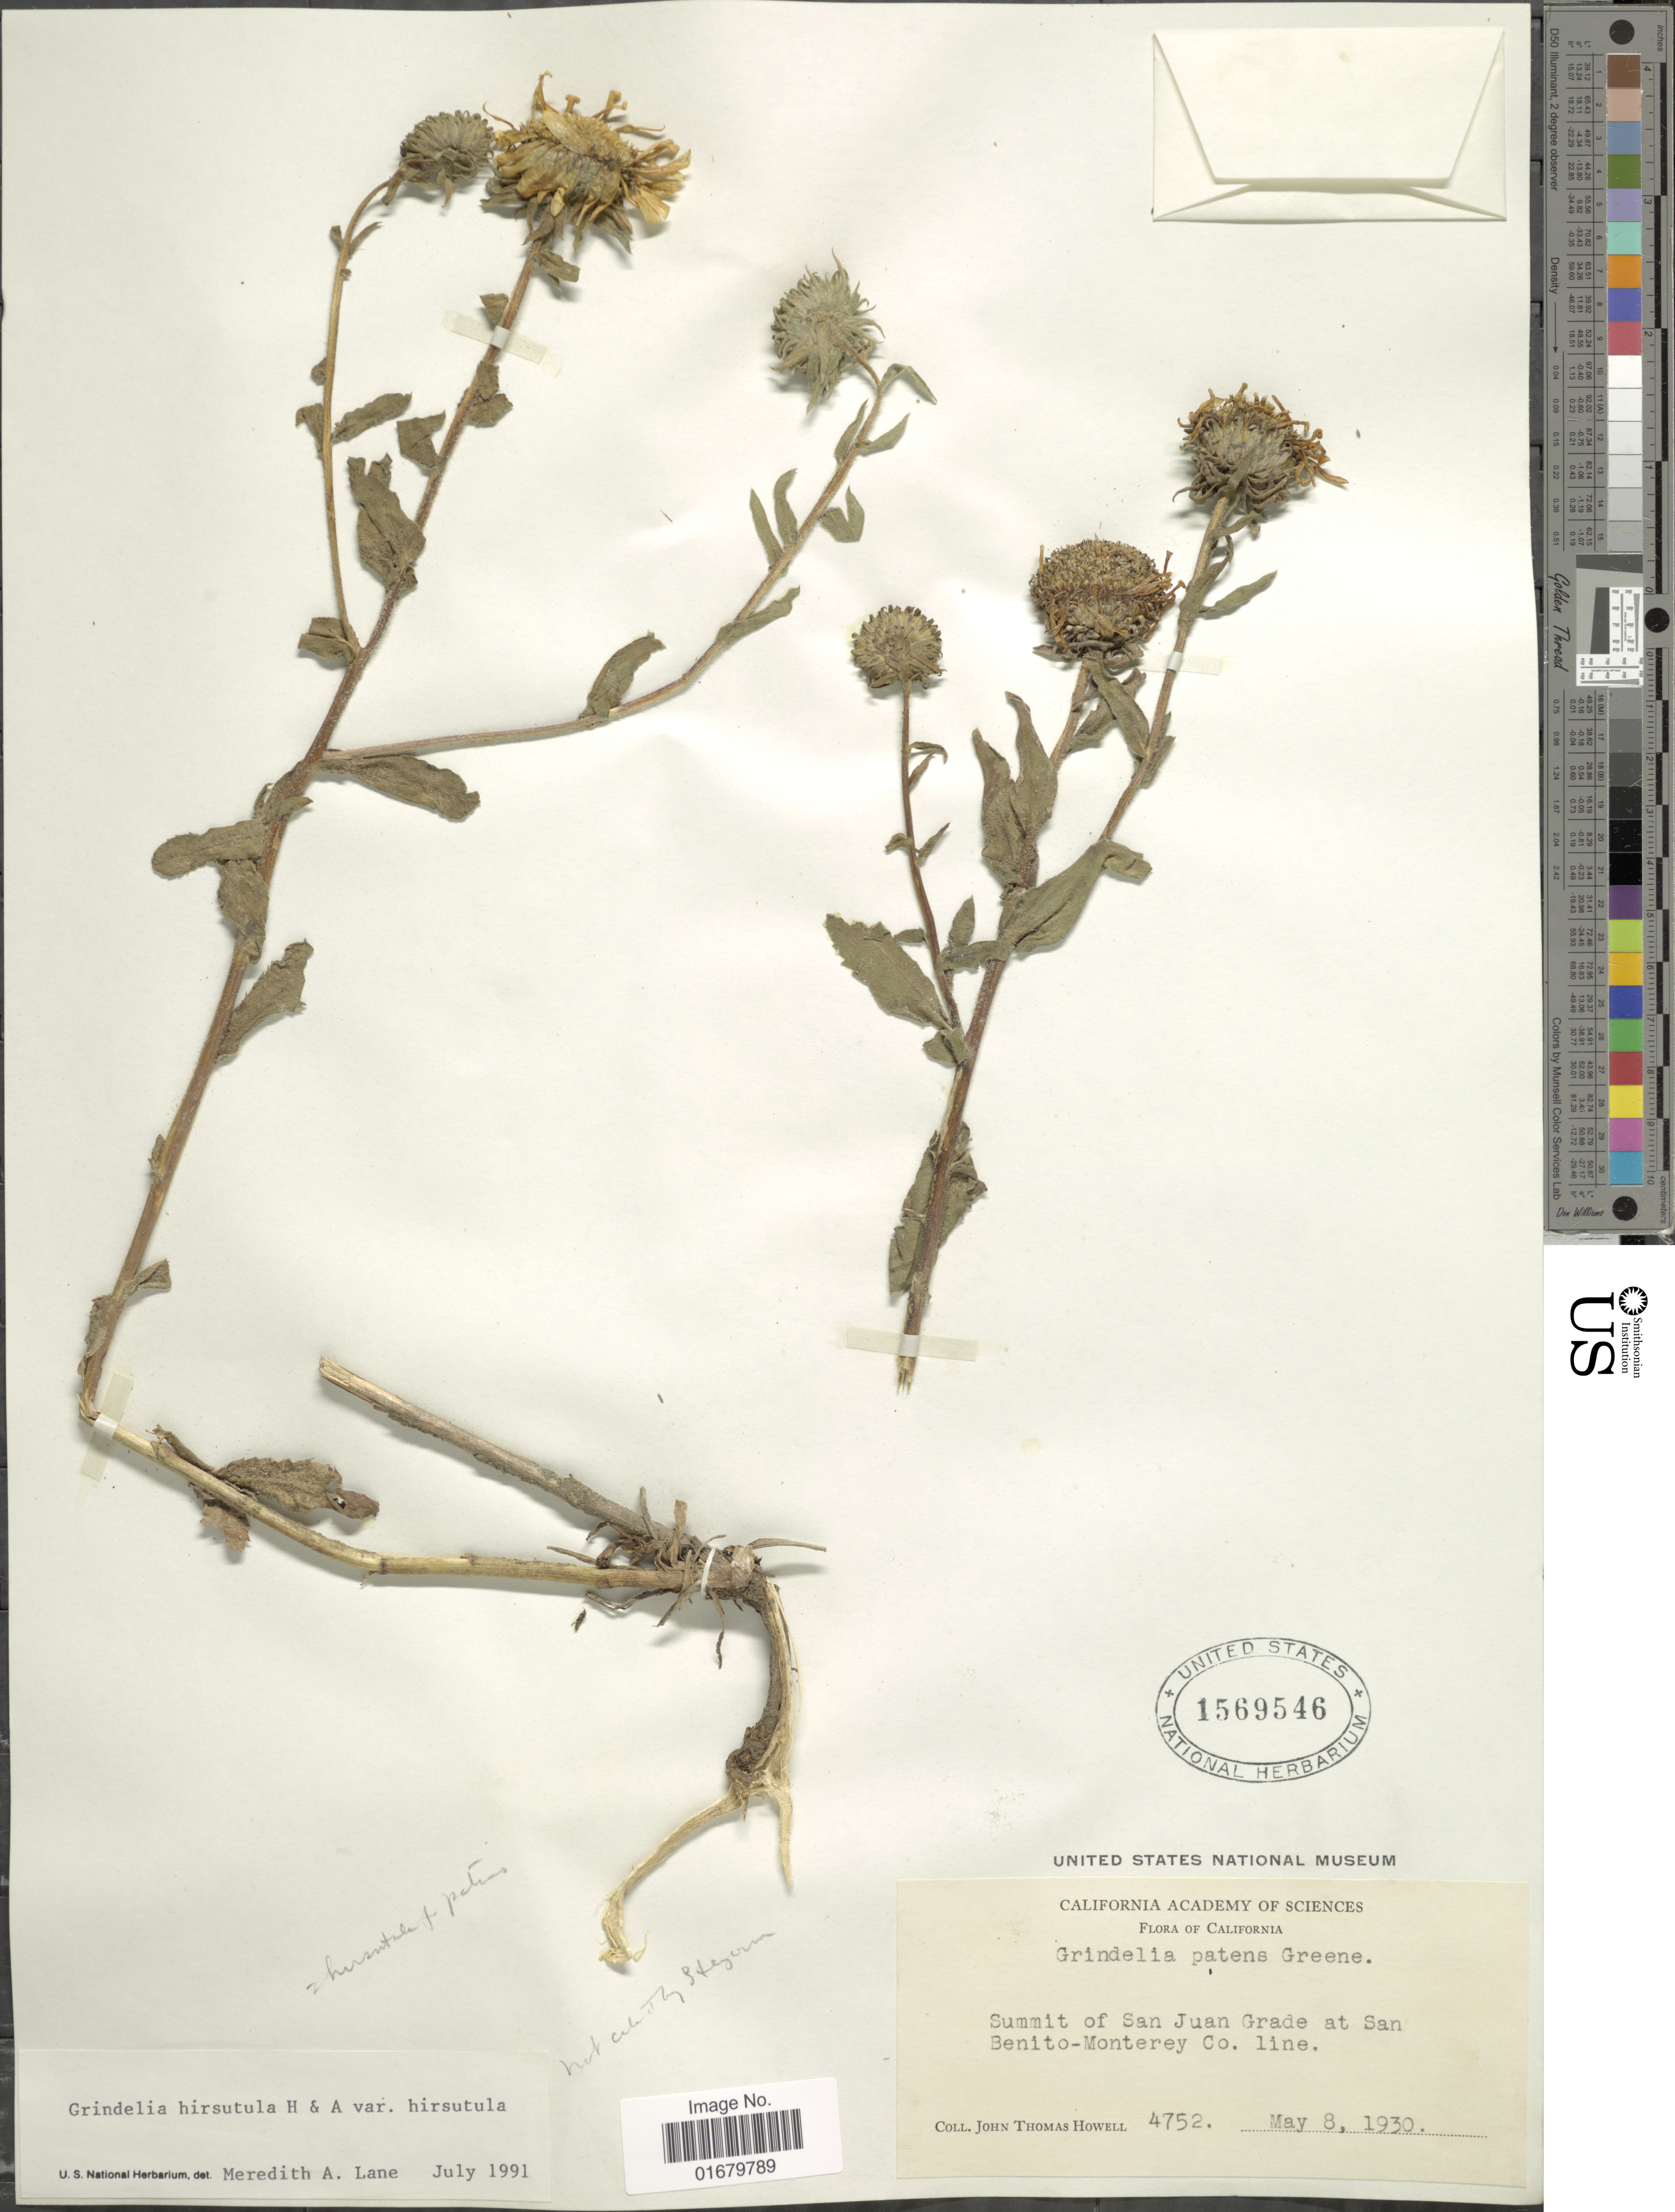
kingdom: Plantae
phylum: Tracheophyta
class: Magnoliopsida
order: Asterales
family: Asteraceae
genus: Grindelia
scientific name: Grindelia hirsutula var. hirsutula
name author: Hook. & Arn.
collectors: J. T. Howell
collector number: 4752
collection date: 1930-05-08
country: United States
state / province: California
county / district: Monterey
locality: Sumiit of San Juan Grade at San Benito-Monterey Co. line.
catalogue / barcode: US 1569546